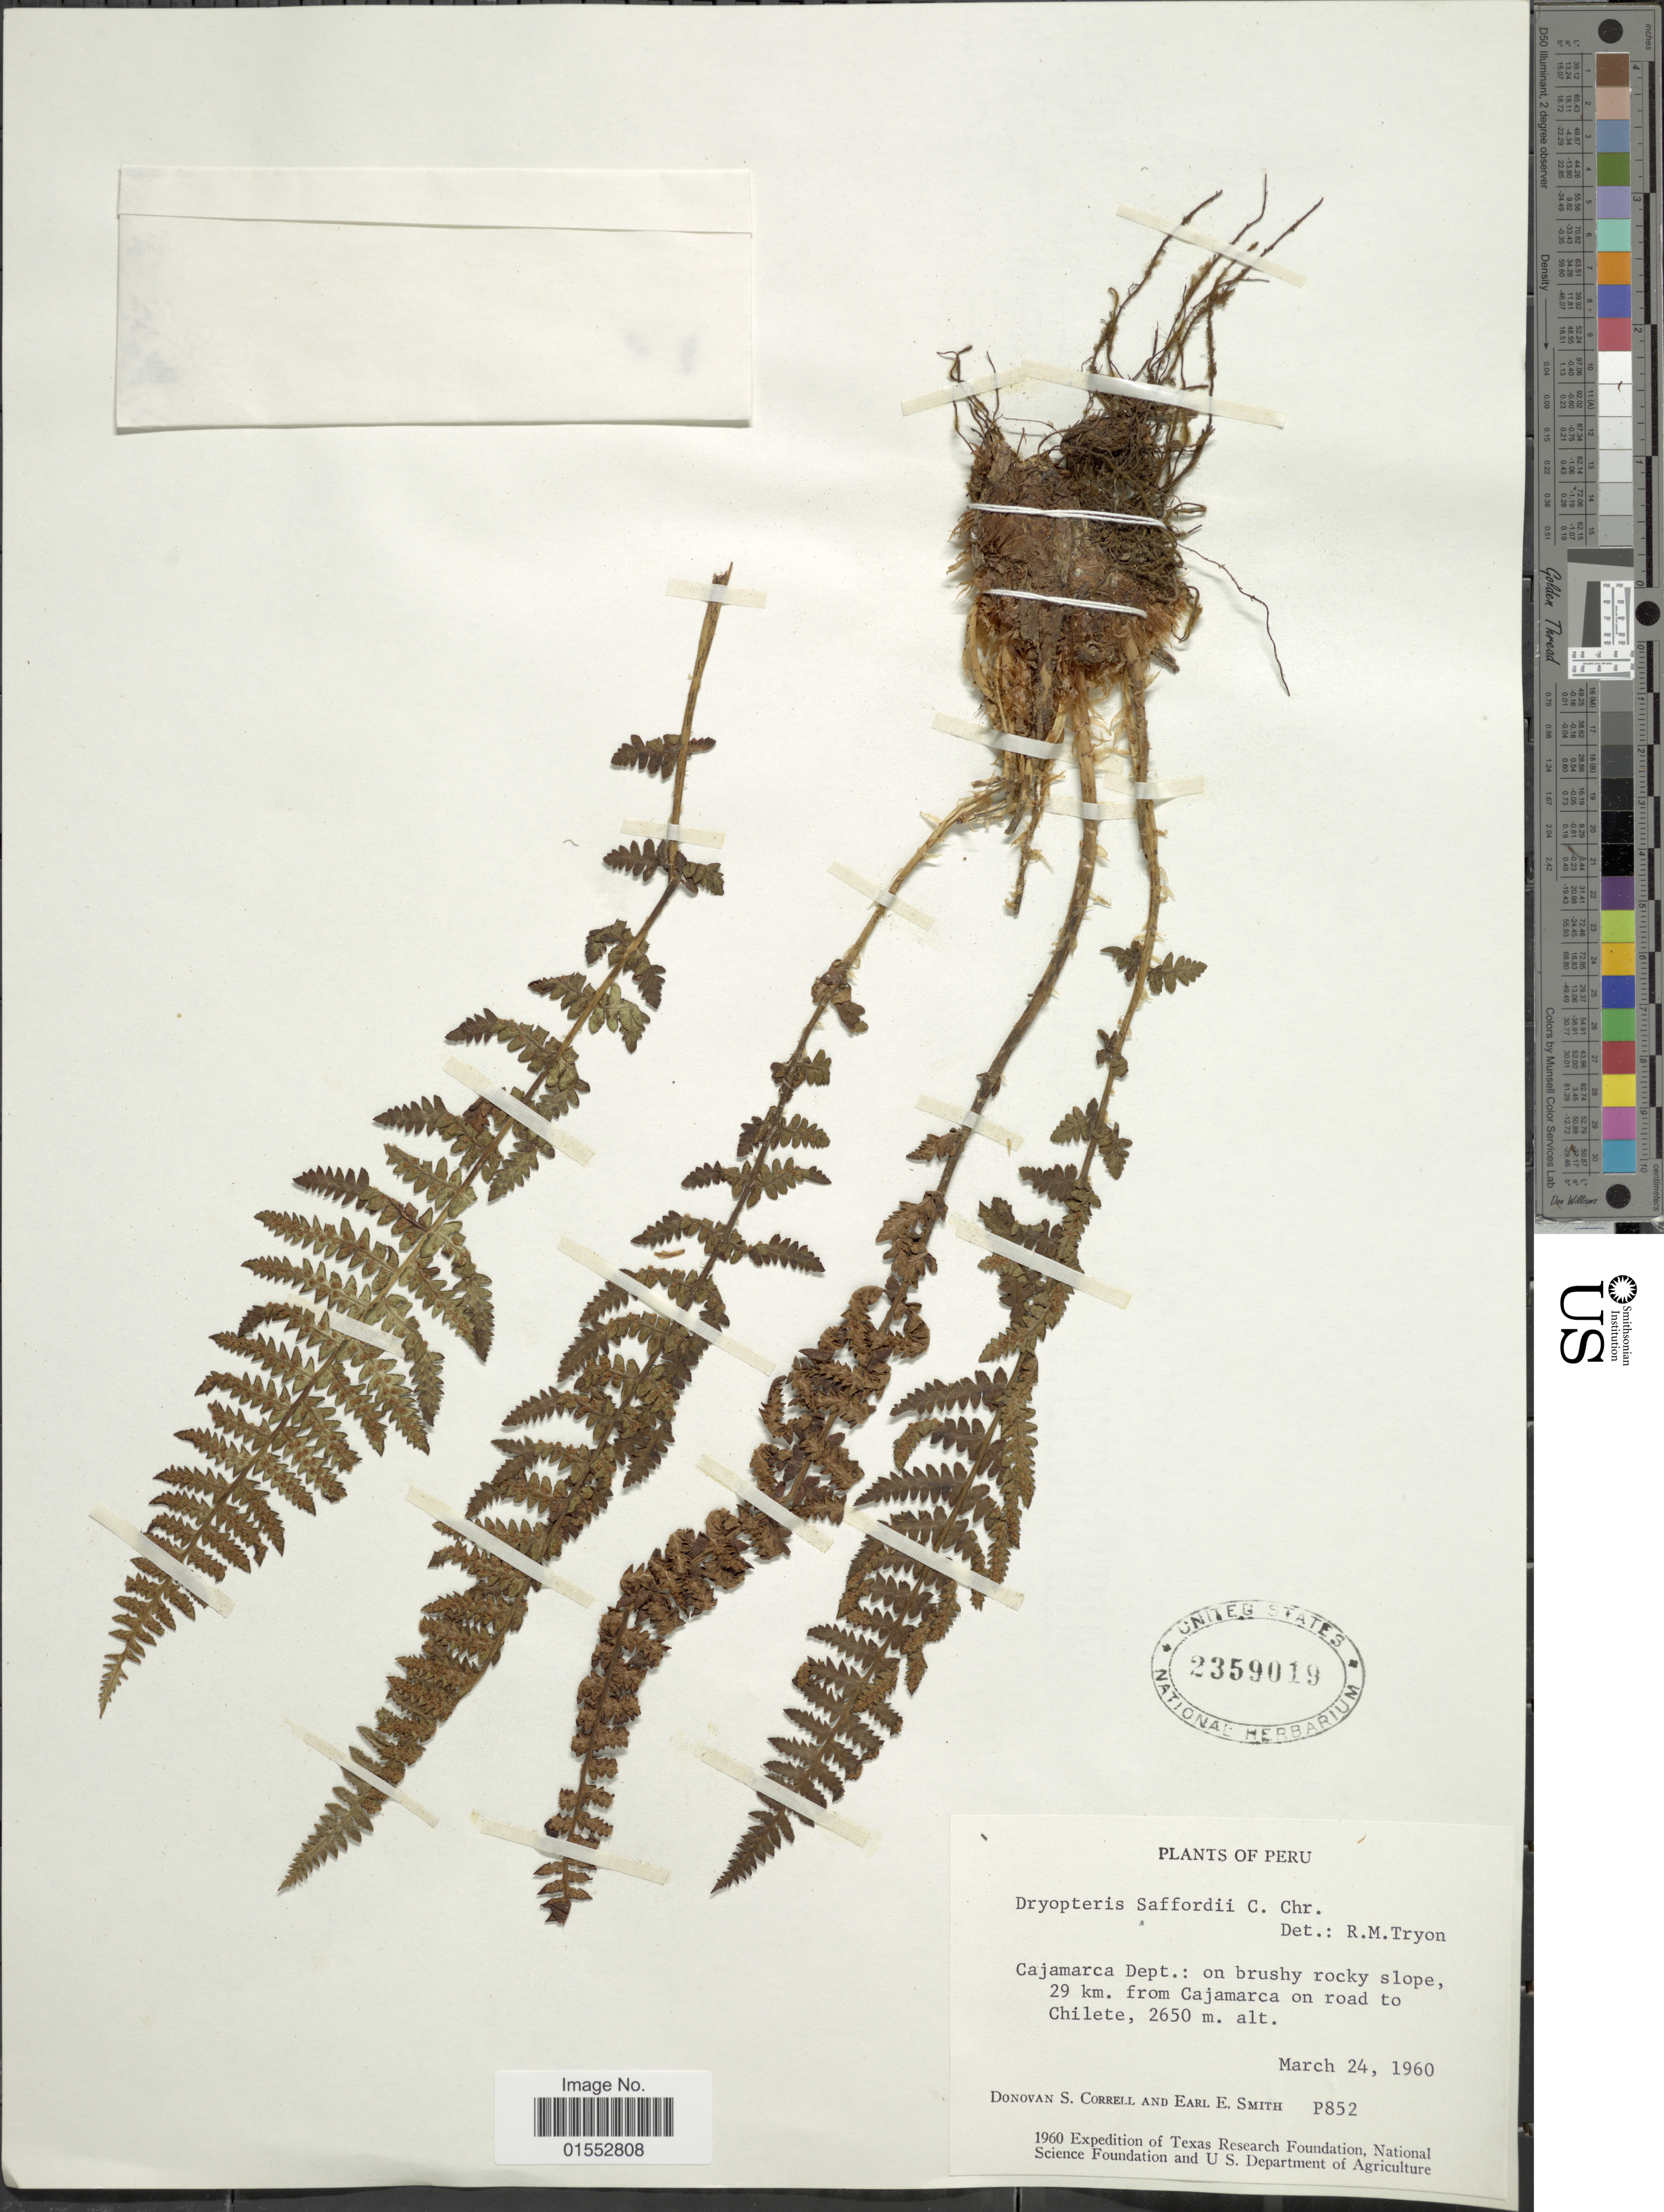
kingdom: Plantae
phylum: Tracheophyta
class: Polypodiopsida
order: Polypodiales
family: Dryopteridaceae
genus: Dryopteris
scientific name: Dryopteris saffordii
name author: C. Chr.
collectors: D. S. Correll & E. E. Smith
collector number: P852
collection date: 1960-03-24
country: Peru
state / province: Cajamarca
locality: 29 km from Cajamarca on road to Chilete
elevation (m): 2650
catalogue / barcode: US 2359019